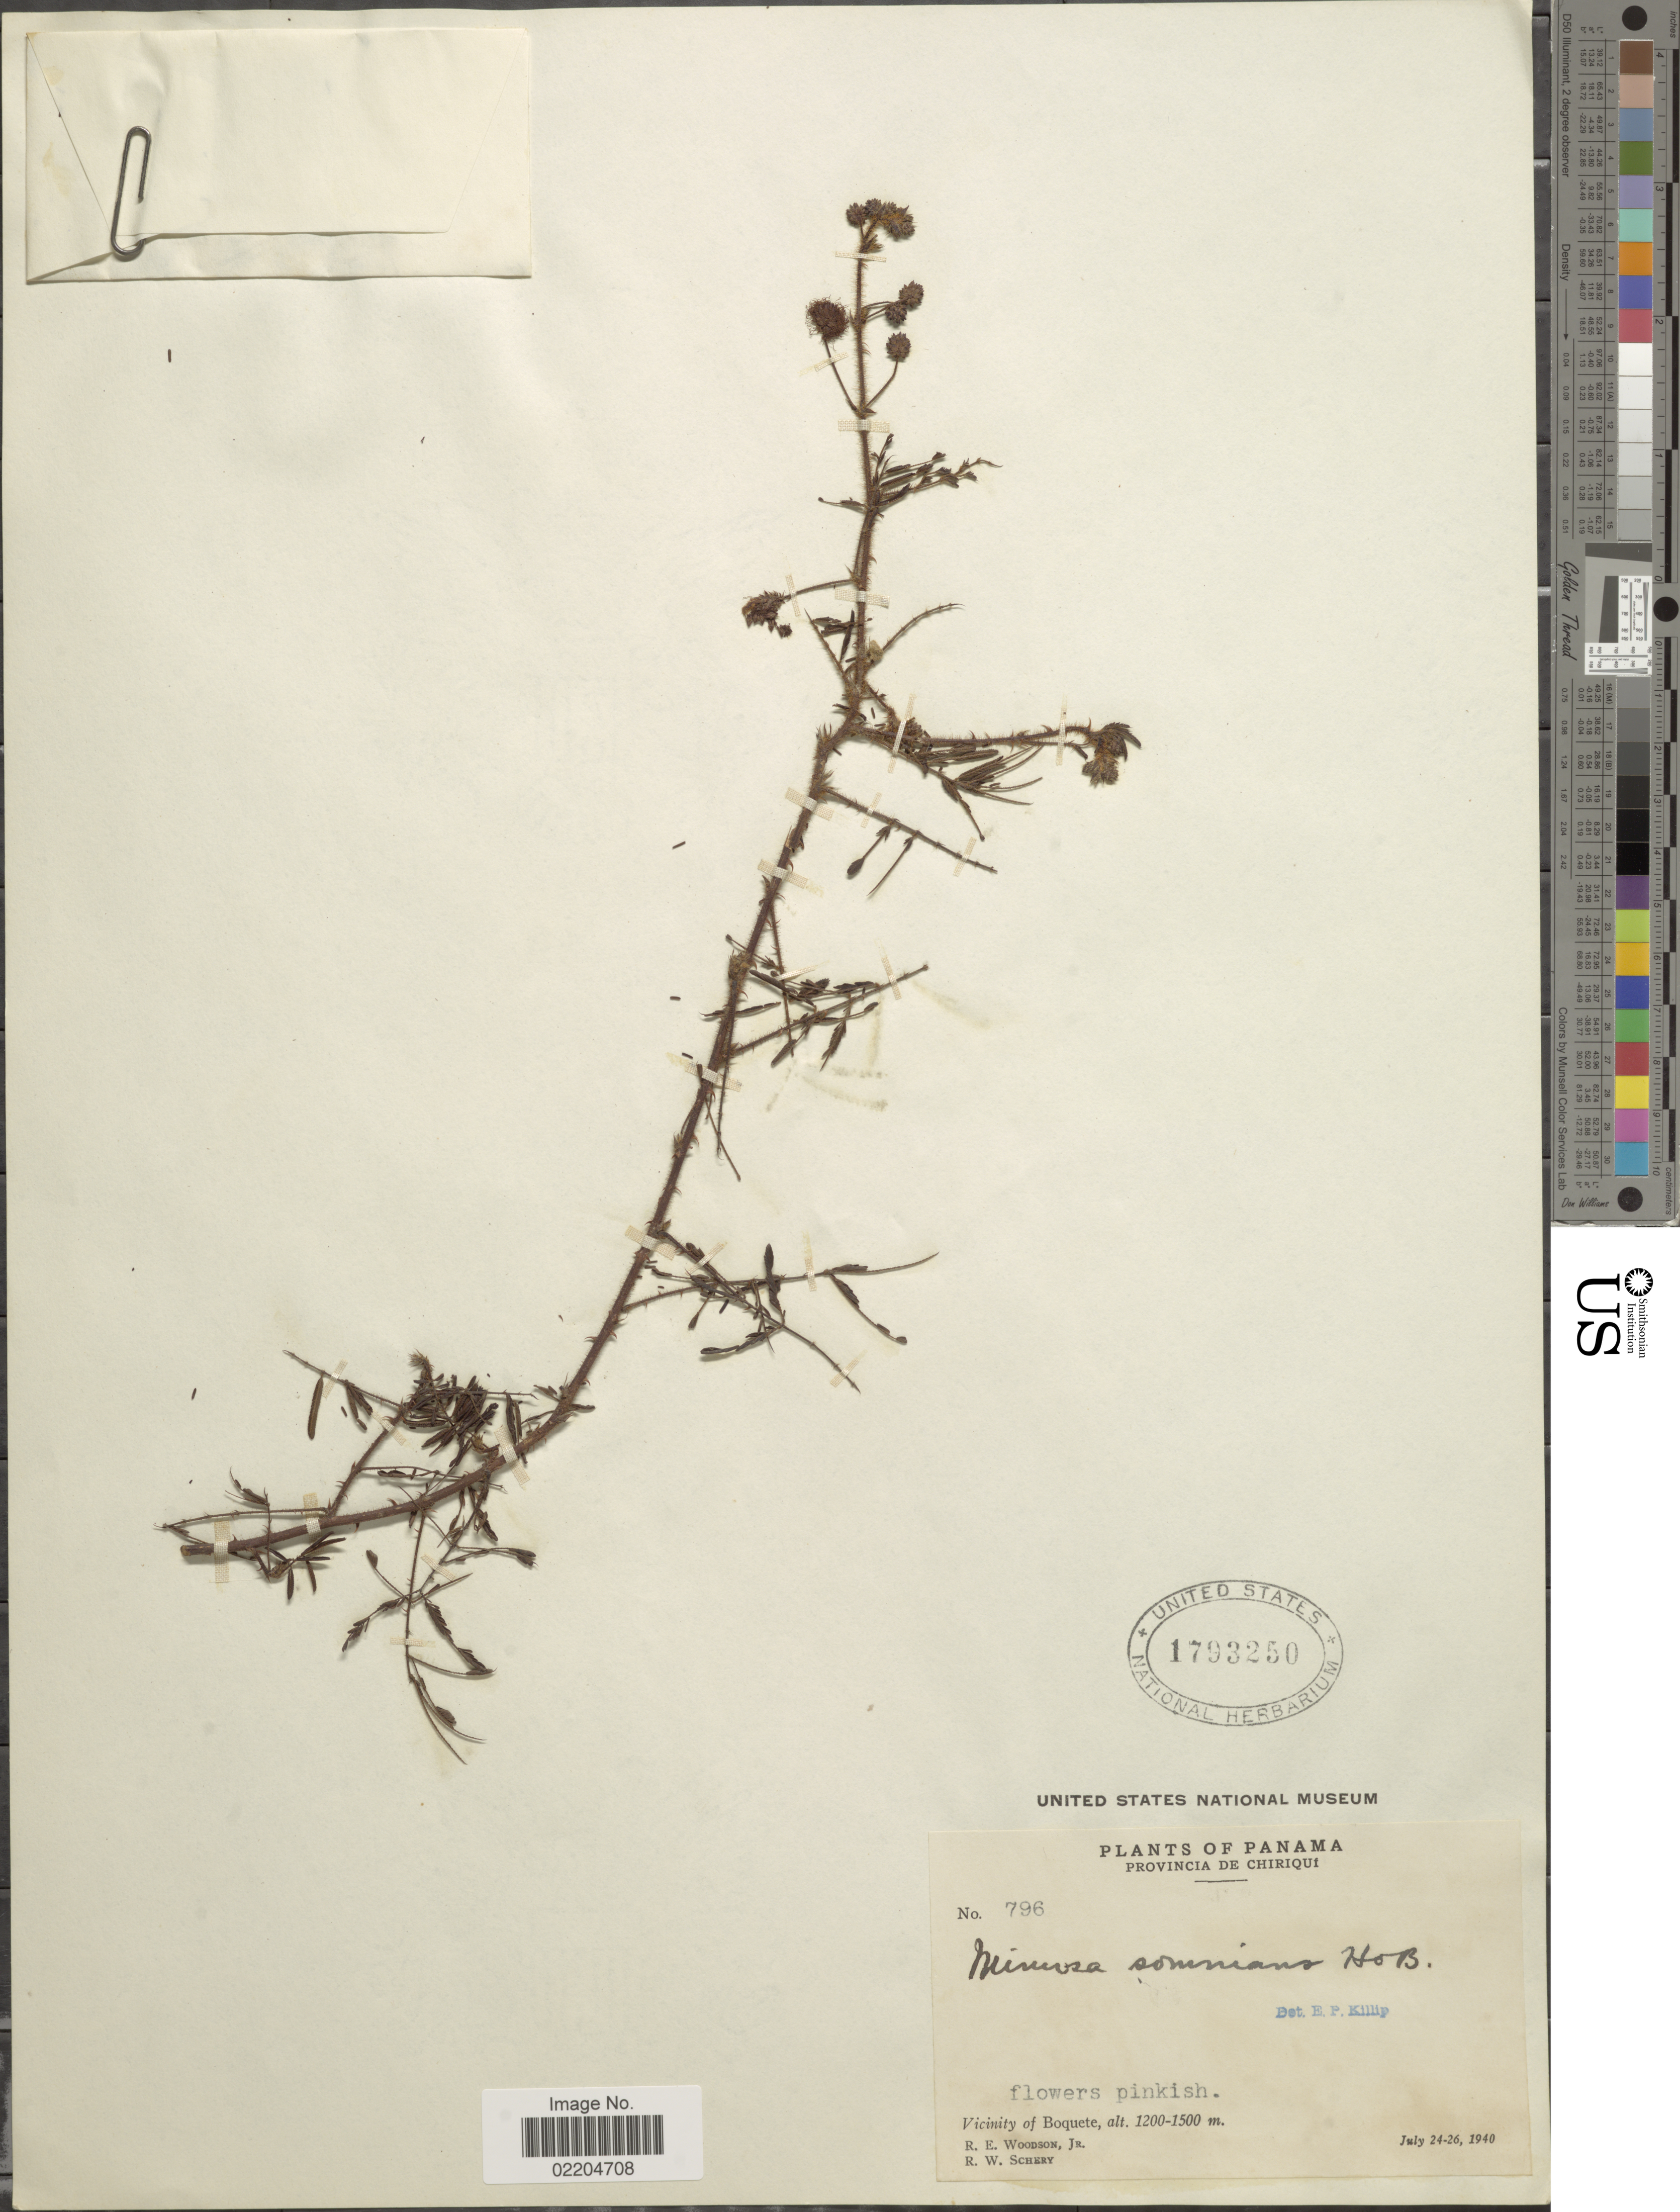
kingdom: Plantae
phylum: Tracheophyta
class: Magnoliopsida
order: Fabales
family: Fabaceae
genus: Mimosa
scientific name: Mimosa somnians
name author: Humb. & Bonpl. ex Willd.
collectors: R. E. Woodson & R. W. Schery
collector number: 796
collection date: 1940-07-24/1940-07-26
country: Panama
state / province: Chiriqui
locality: Provincia de Chiriqui, Vicinity of Boquete.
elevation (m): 1200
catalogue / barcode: US 1793250